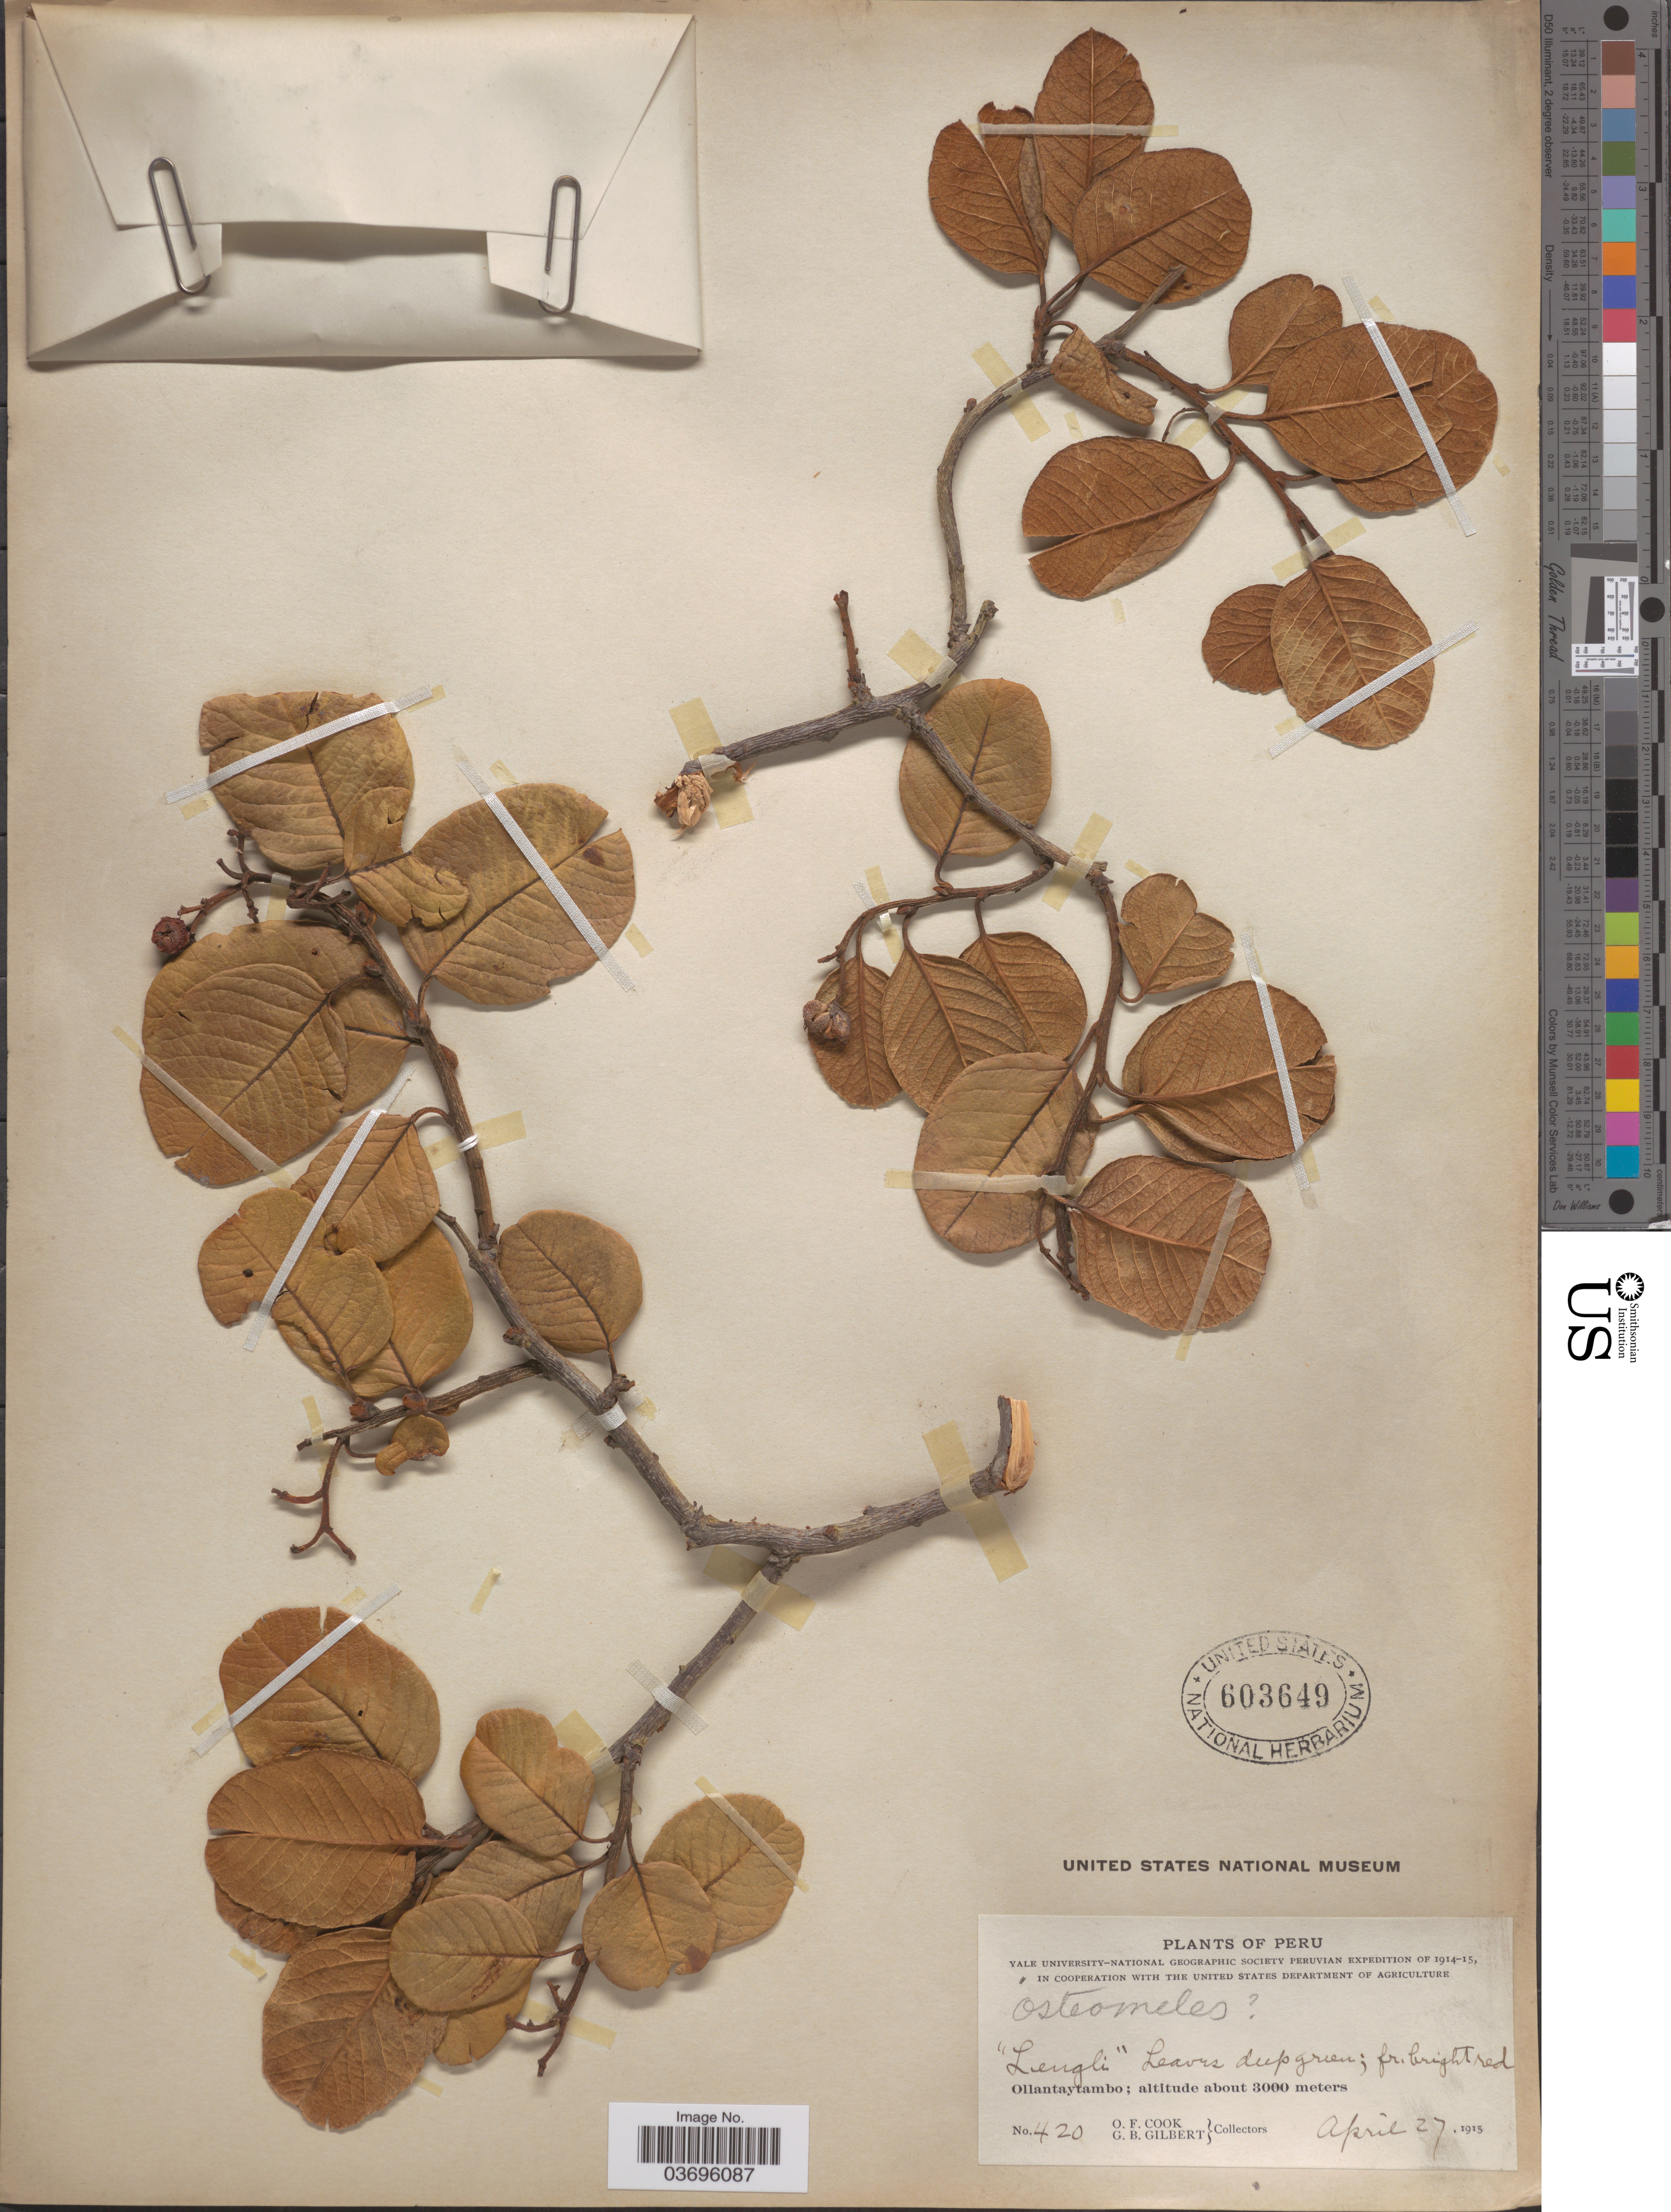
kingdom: Plantae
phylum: Tracheophyta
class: Magnoliopsida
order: Rosales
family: Rosaceae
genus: Hesperomeles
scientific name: Hesperomeles ferruginea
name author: (Juss. ex Pers.) Benth.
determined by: Strong, Mark T., (BOT), Smithsonian Institution - National Museum of Natural History (UNITED STATES)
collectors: O. F. Cook & G. B. Gilbert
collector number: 420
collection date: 1915-04-27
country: Peru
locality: Ollantaytambo.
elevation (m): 3000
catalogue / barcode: US 603649